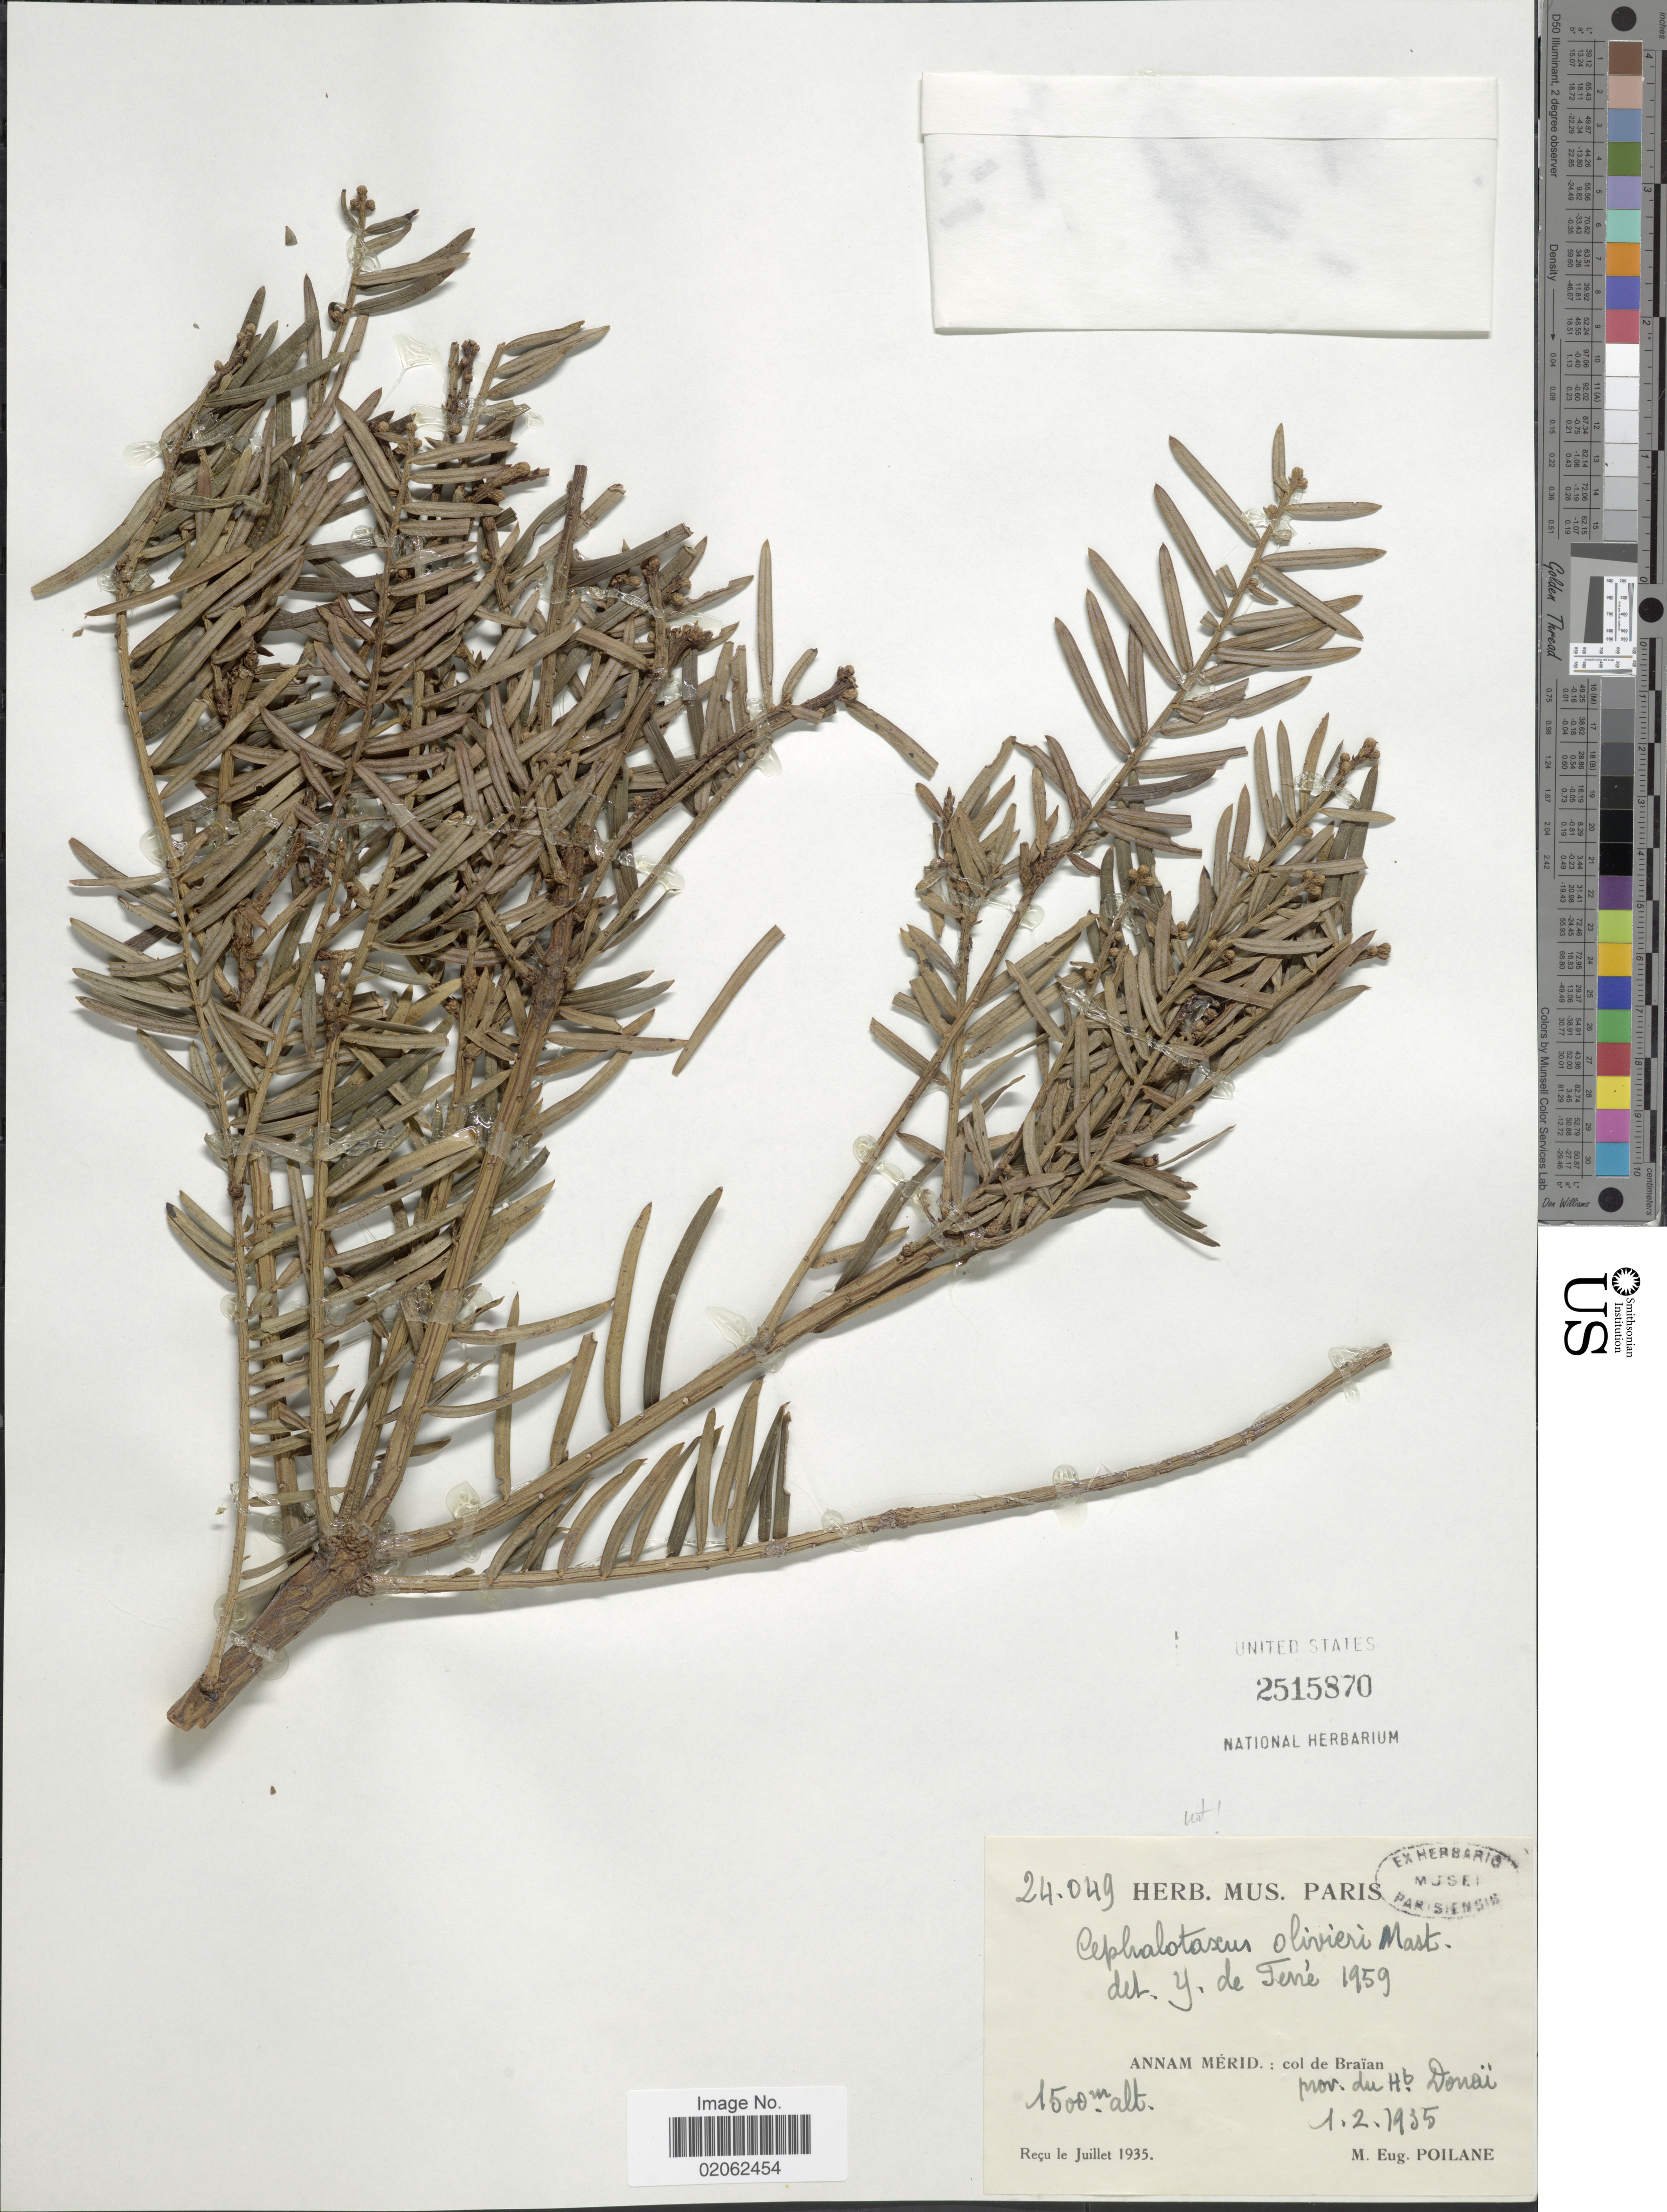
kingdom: Plantae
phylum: Tracheophyta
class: Pinopsida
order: Pinales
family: Cephalotaxaceae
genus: Cephalotaxus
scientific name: Cephalotaxus mannii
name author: Hook. f.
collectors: M. Poilane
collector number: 24049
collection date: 1935-02-01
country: Vietnam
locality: Annam Merid: col de Braian. mor. du Ht Donai [interpreted]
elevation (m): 1500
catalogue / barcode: US 2515870